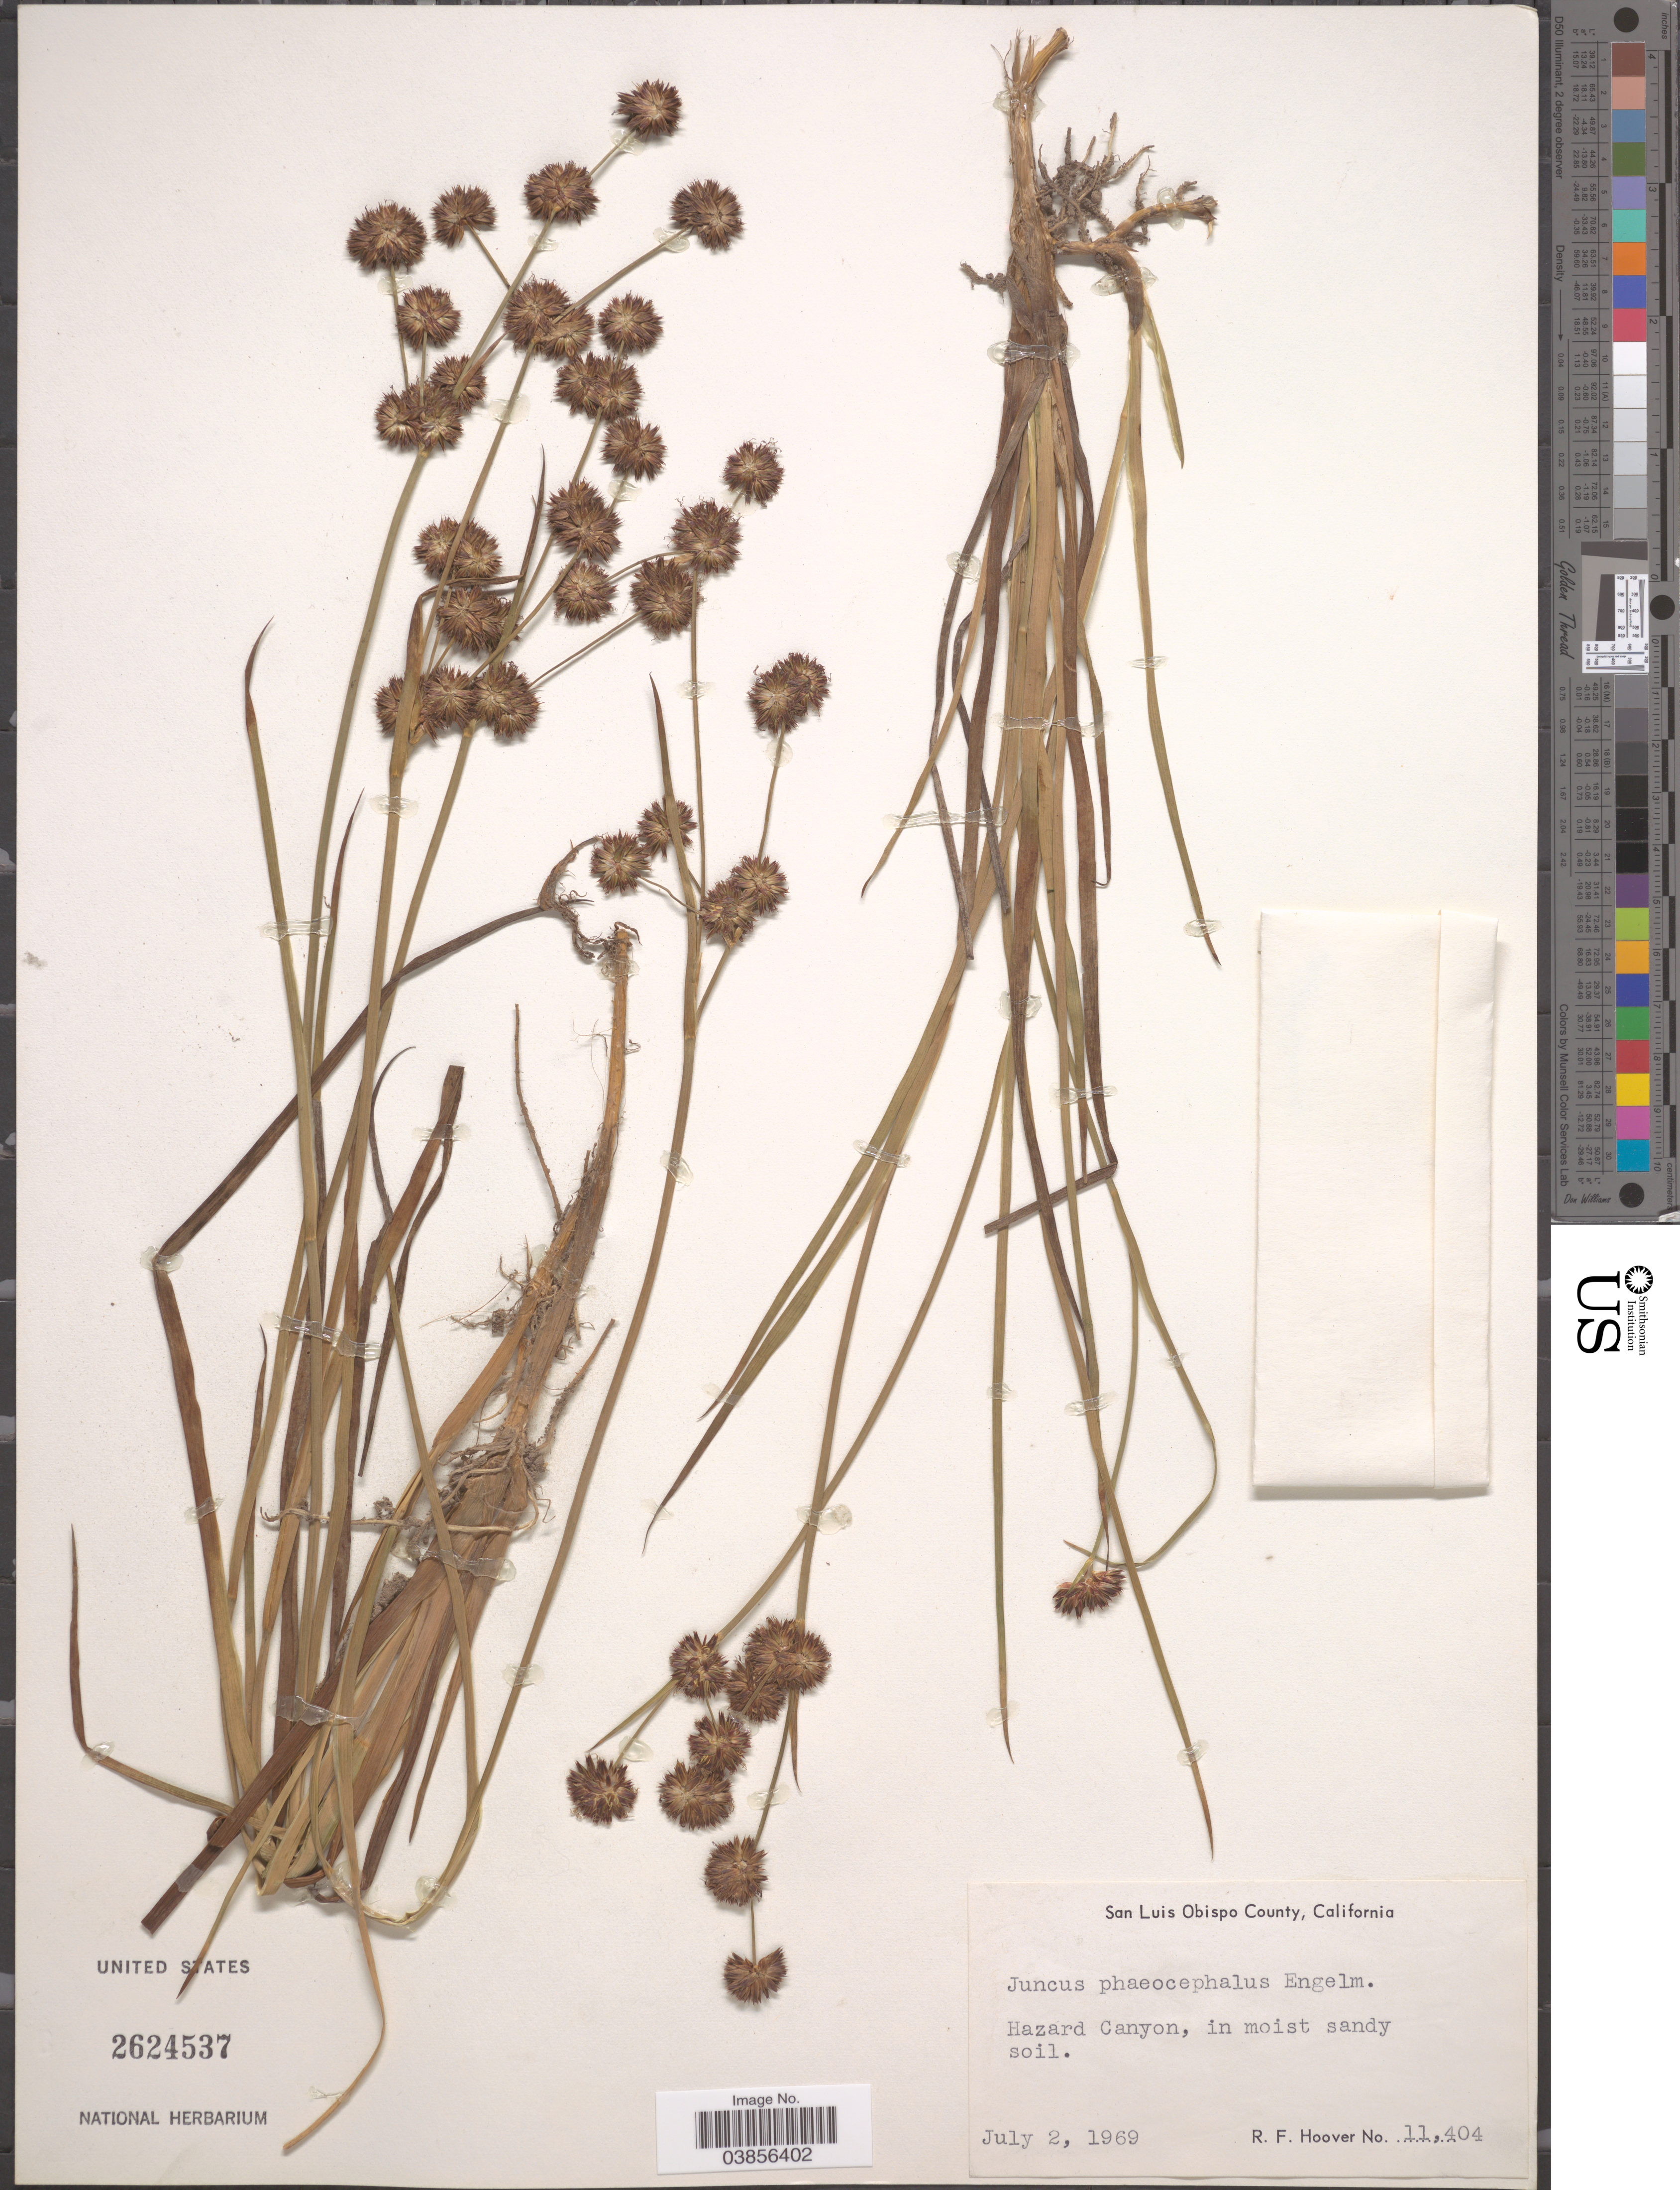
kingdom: Plantae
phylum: Tracheophyta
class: Liliopsida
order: Poales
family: Juncaceae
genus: Juncus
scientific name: Juncus phaeocephalus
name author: Engelm.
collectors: R. F. Hoover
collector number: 11404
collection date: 1969-07-02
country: United States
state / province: California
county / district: San Luis Obispo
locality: San Luis Obispo County. Hazard Canyon.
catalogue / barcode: US 2624537